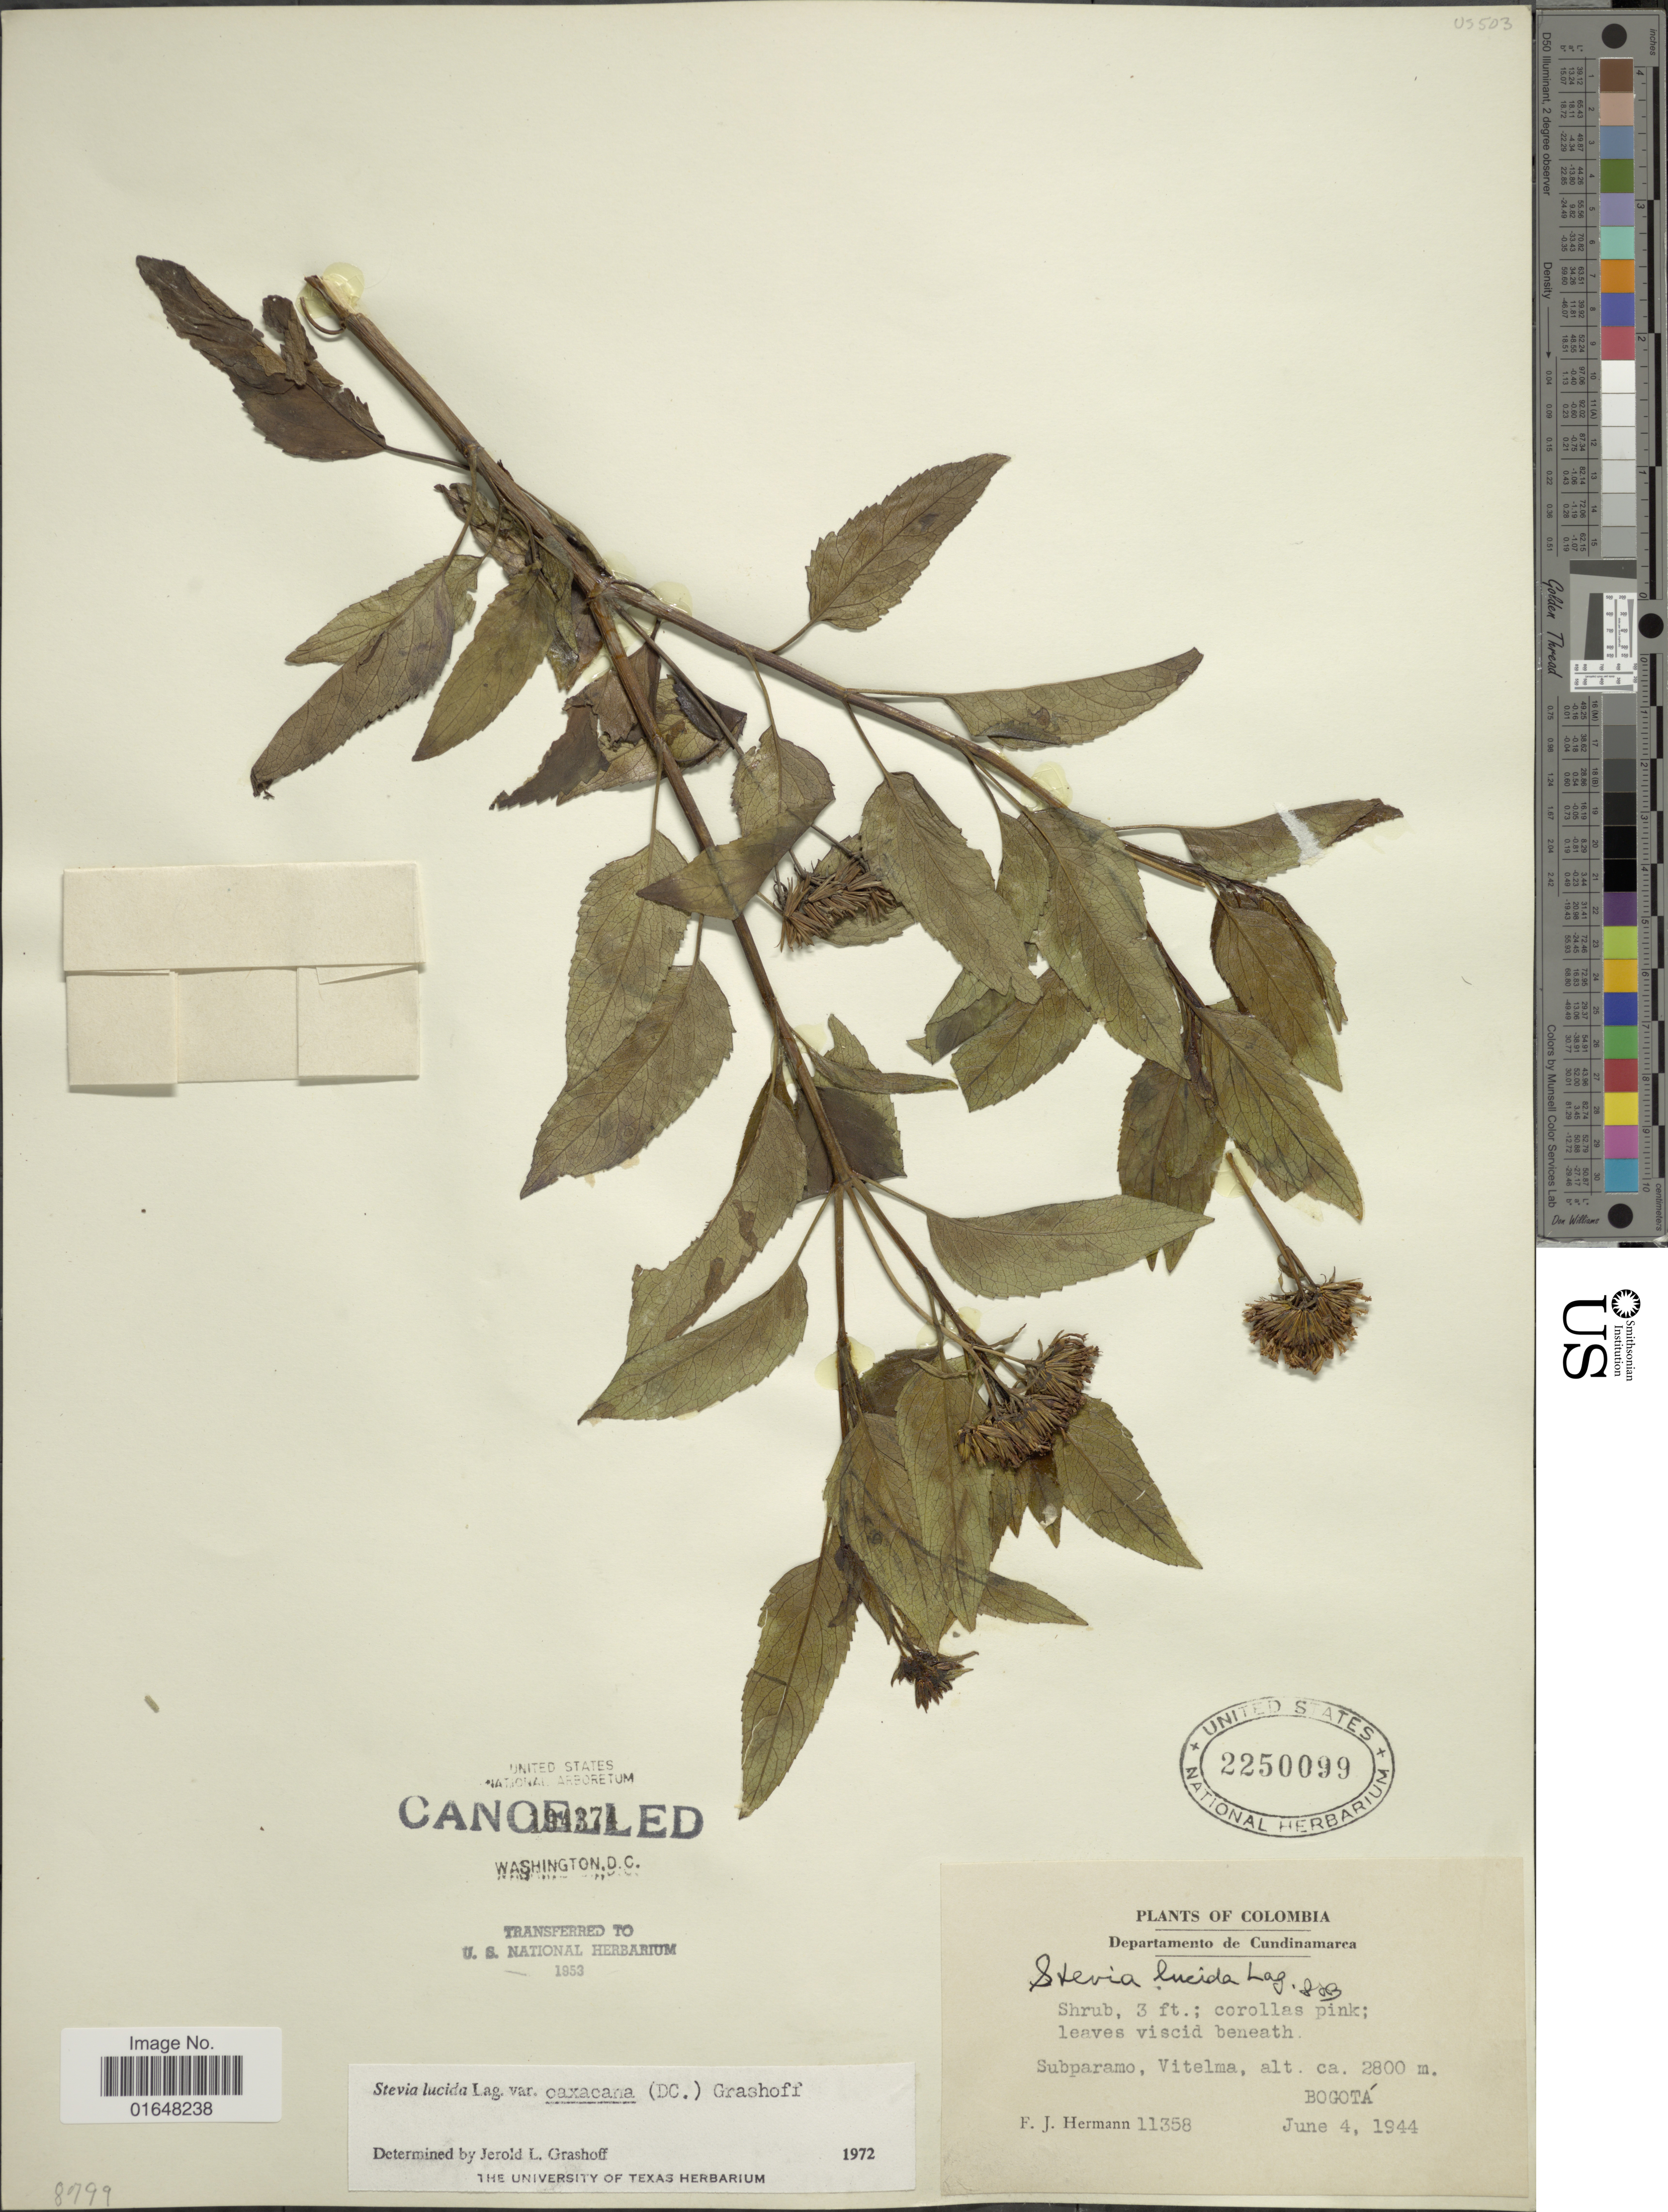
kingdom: Plantae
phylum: Tracheophyta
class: Magnoliopsida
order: Asterales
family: Asteraceae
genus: Stevia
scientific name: Stevia lucida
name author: Lag.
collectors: F. J. Hermann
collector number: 11358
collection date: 1944-06-04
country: Colombia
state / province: Cundinamarca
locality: Vitelma, Bogota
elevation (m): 2800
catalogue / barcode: US 2250099